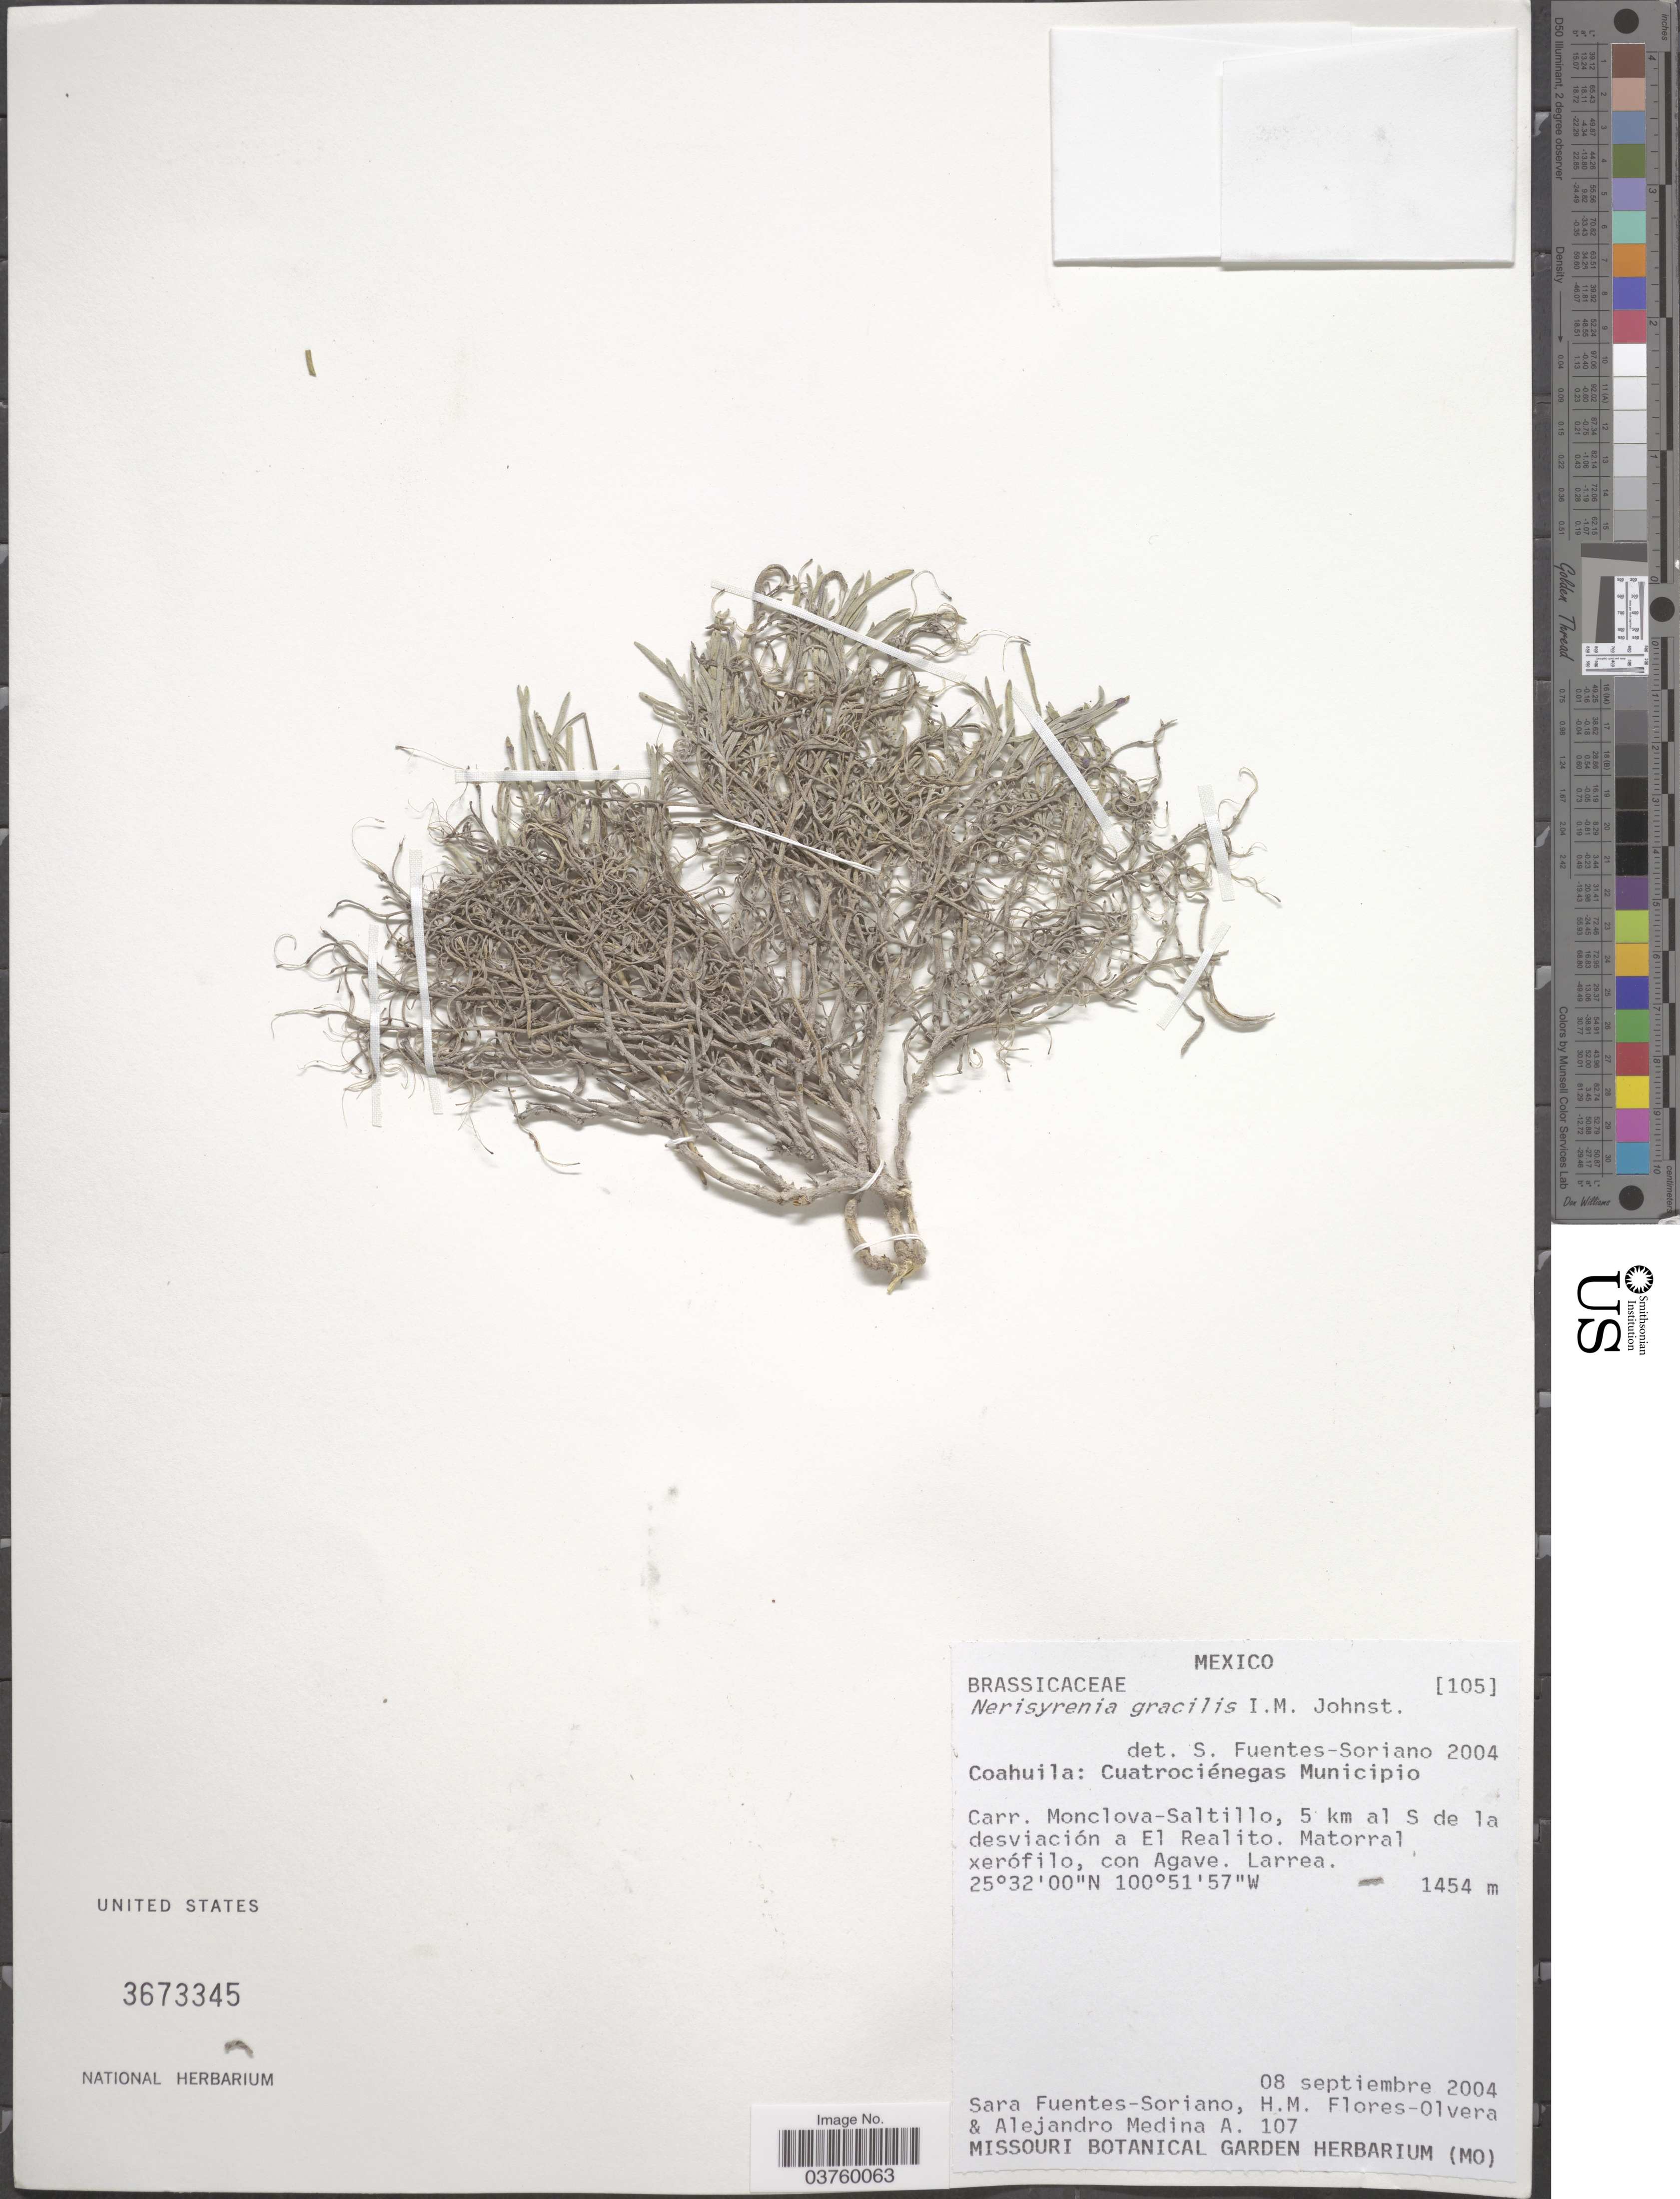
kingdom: Plantae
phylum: Tracheophyta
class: Magnoliopsida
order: Brassicales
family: Brassicaceae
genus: Nerisyrenia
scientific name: Nerisyrenia gracilis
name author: I.M. Johnst.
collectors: S. Fuentes-Soriano, H. Flores Olvera & A. Medina A.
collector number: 107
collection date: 2004-09-08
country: Mexico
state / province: Coahuila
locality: Cuatrociénegas Municipio. Carr. Monclova-Saltillo, 5 km al S de la desviación a El Realito.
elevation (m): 1454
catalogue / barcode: US 3673345